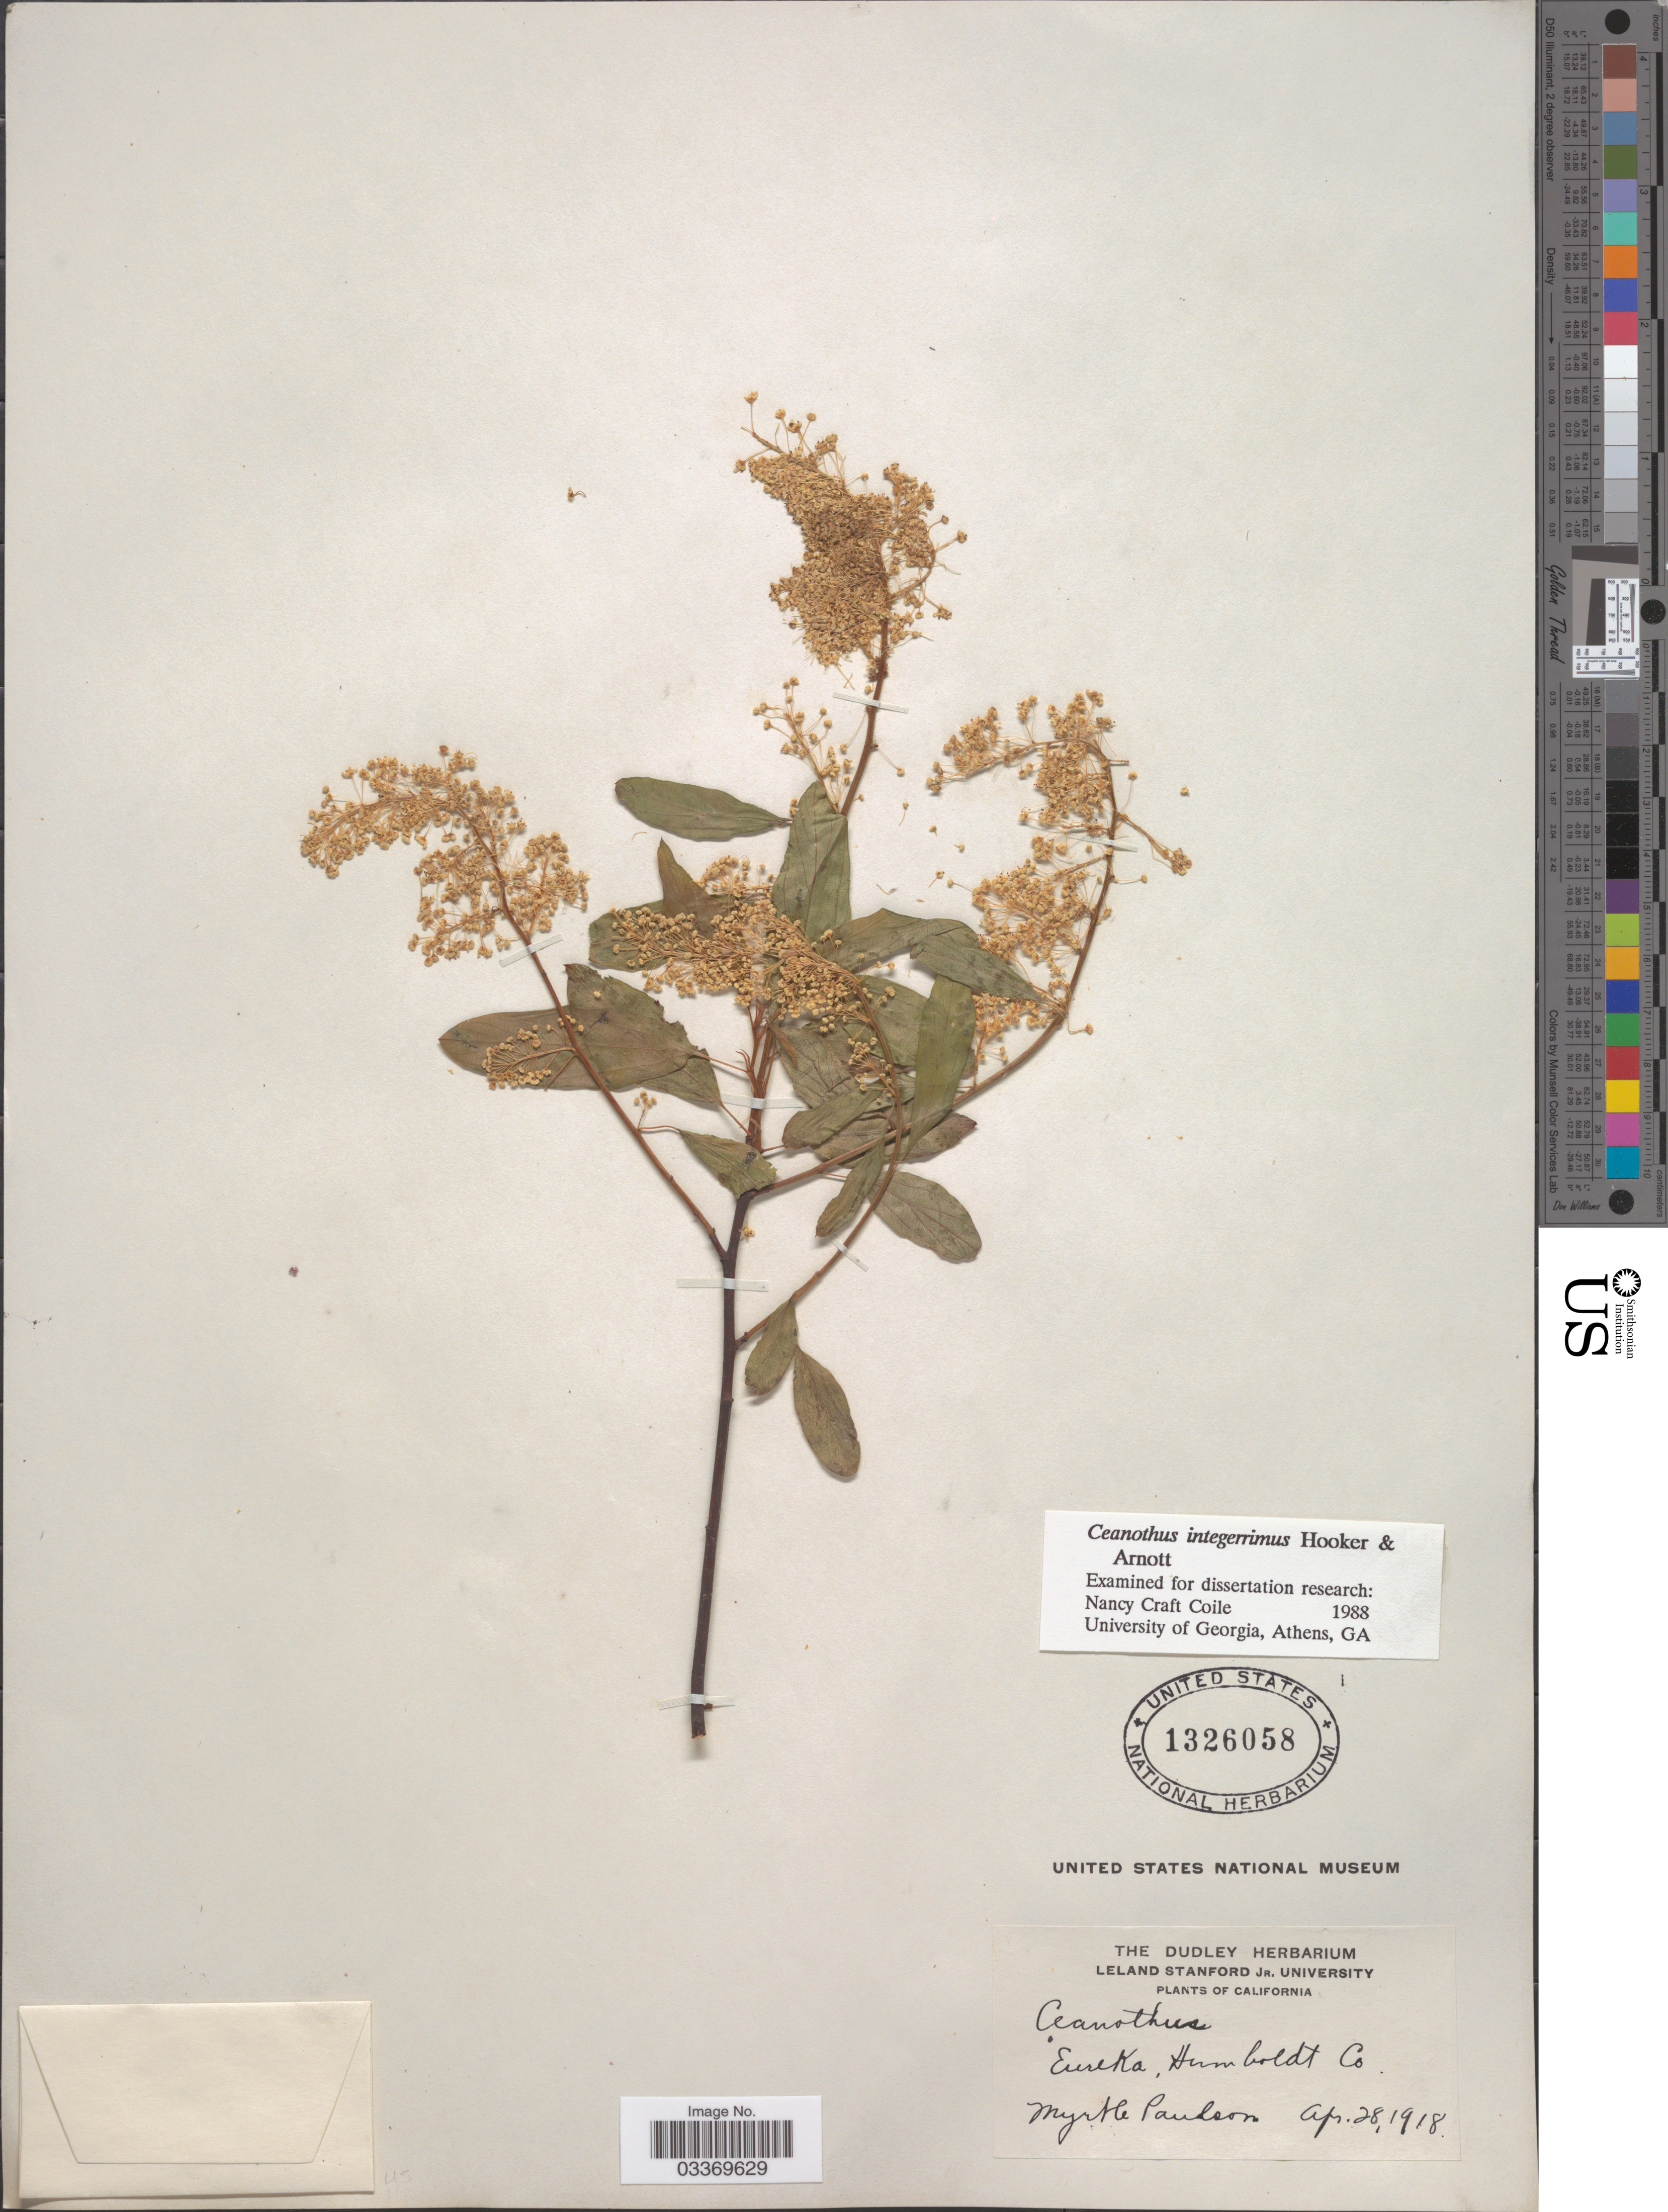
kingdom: Plantae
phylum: Tracheophyta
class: Magnoliopsida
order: Rosales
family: Rhamnaceae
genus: Ceanothus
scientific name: Ceanothus integerrimus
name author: Hook. & Arn.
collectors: M. Paulson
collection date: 1918-04-28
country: United States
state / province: California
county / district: Humboldt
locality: Eureka, Humboldt Co.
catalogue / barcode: US 1326058